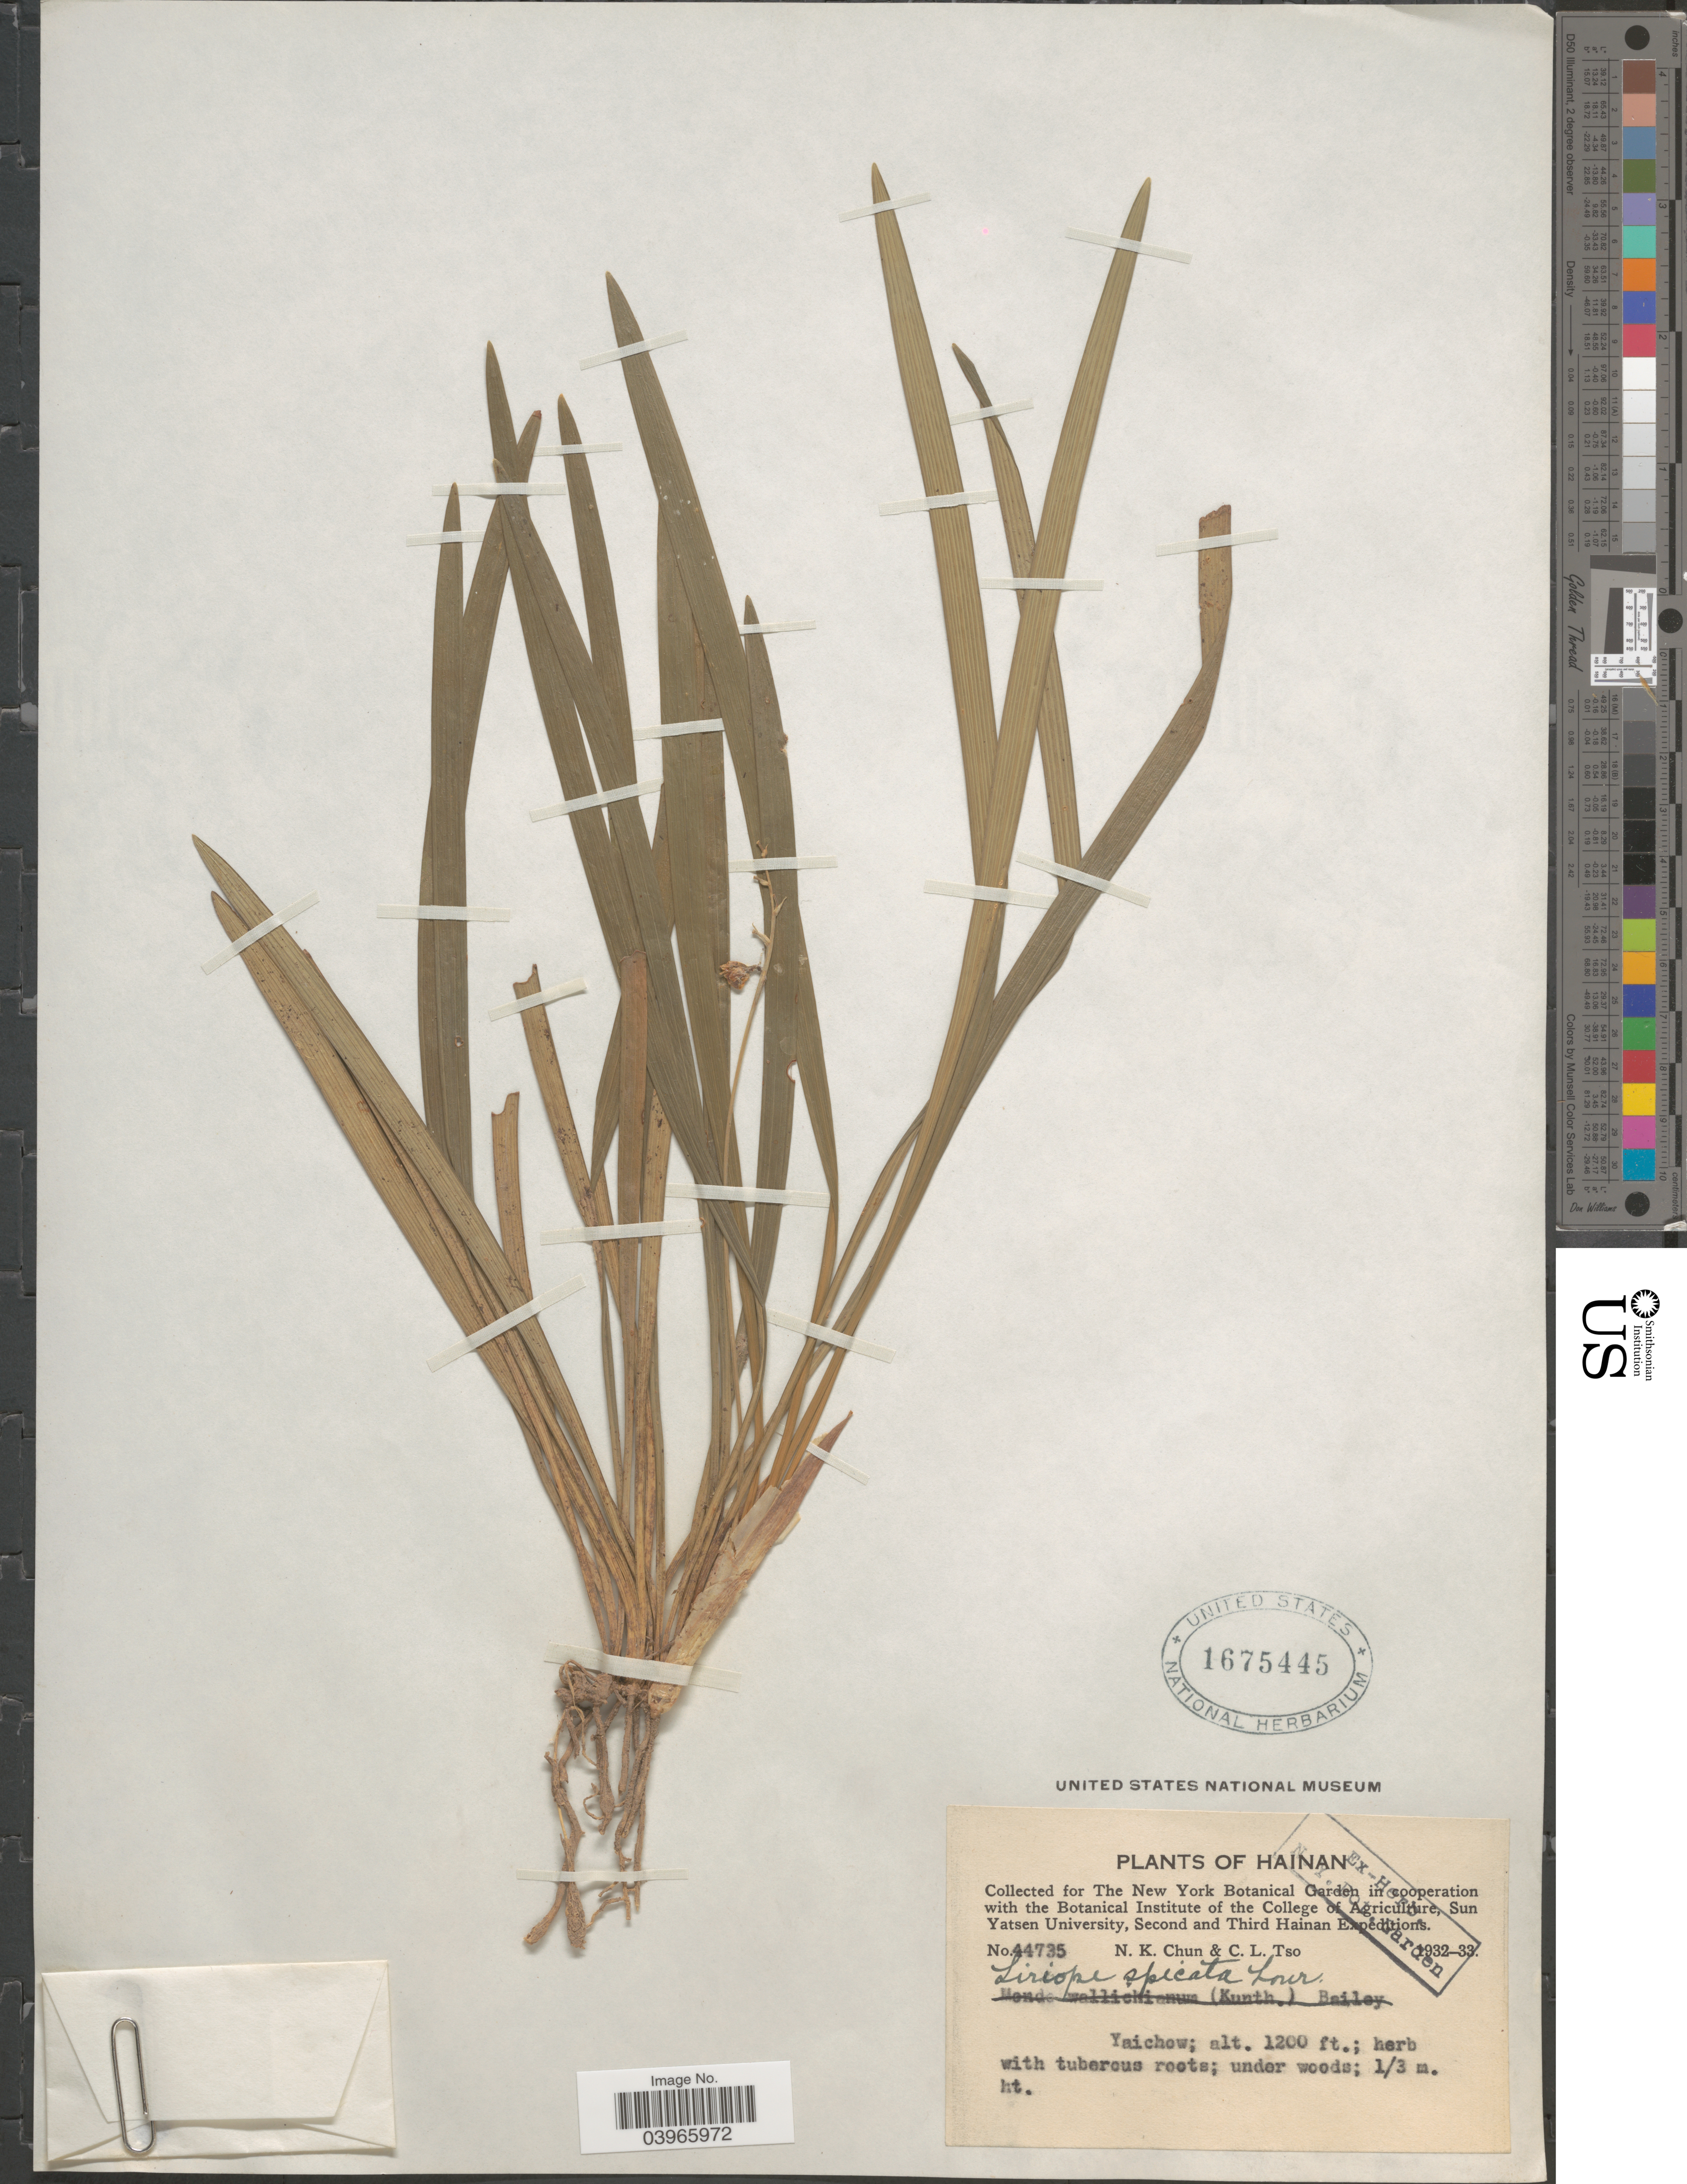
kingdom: Plantae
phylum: Tracheophyta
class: Liliopsida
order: Asparagales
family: Asparagaceae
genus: Liriope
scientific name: Liriope spicata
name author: Lour.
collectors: N. K. Chun & C. Tso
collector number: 44735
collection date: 1932/1933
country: China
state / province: Hainan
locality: Yaichow.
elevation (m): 366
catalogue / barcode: US 1675445